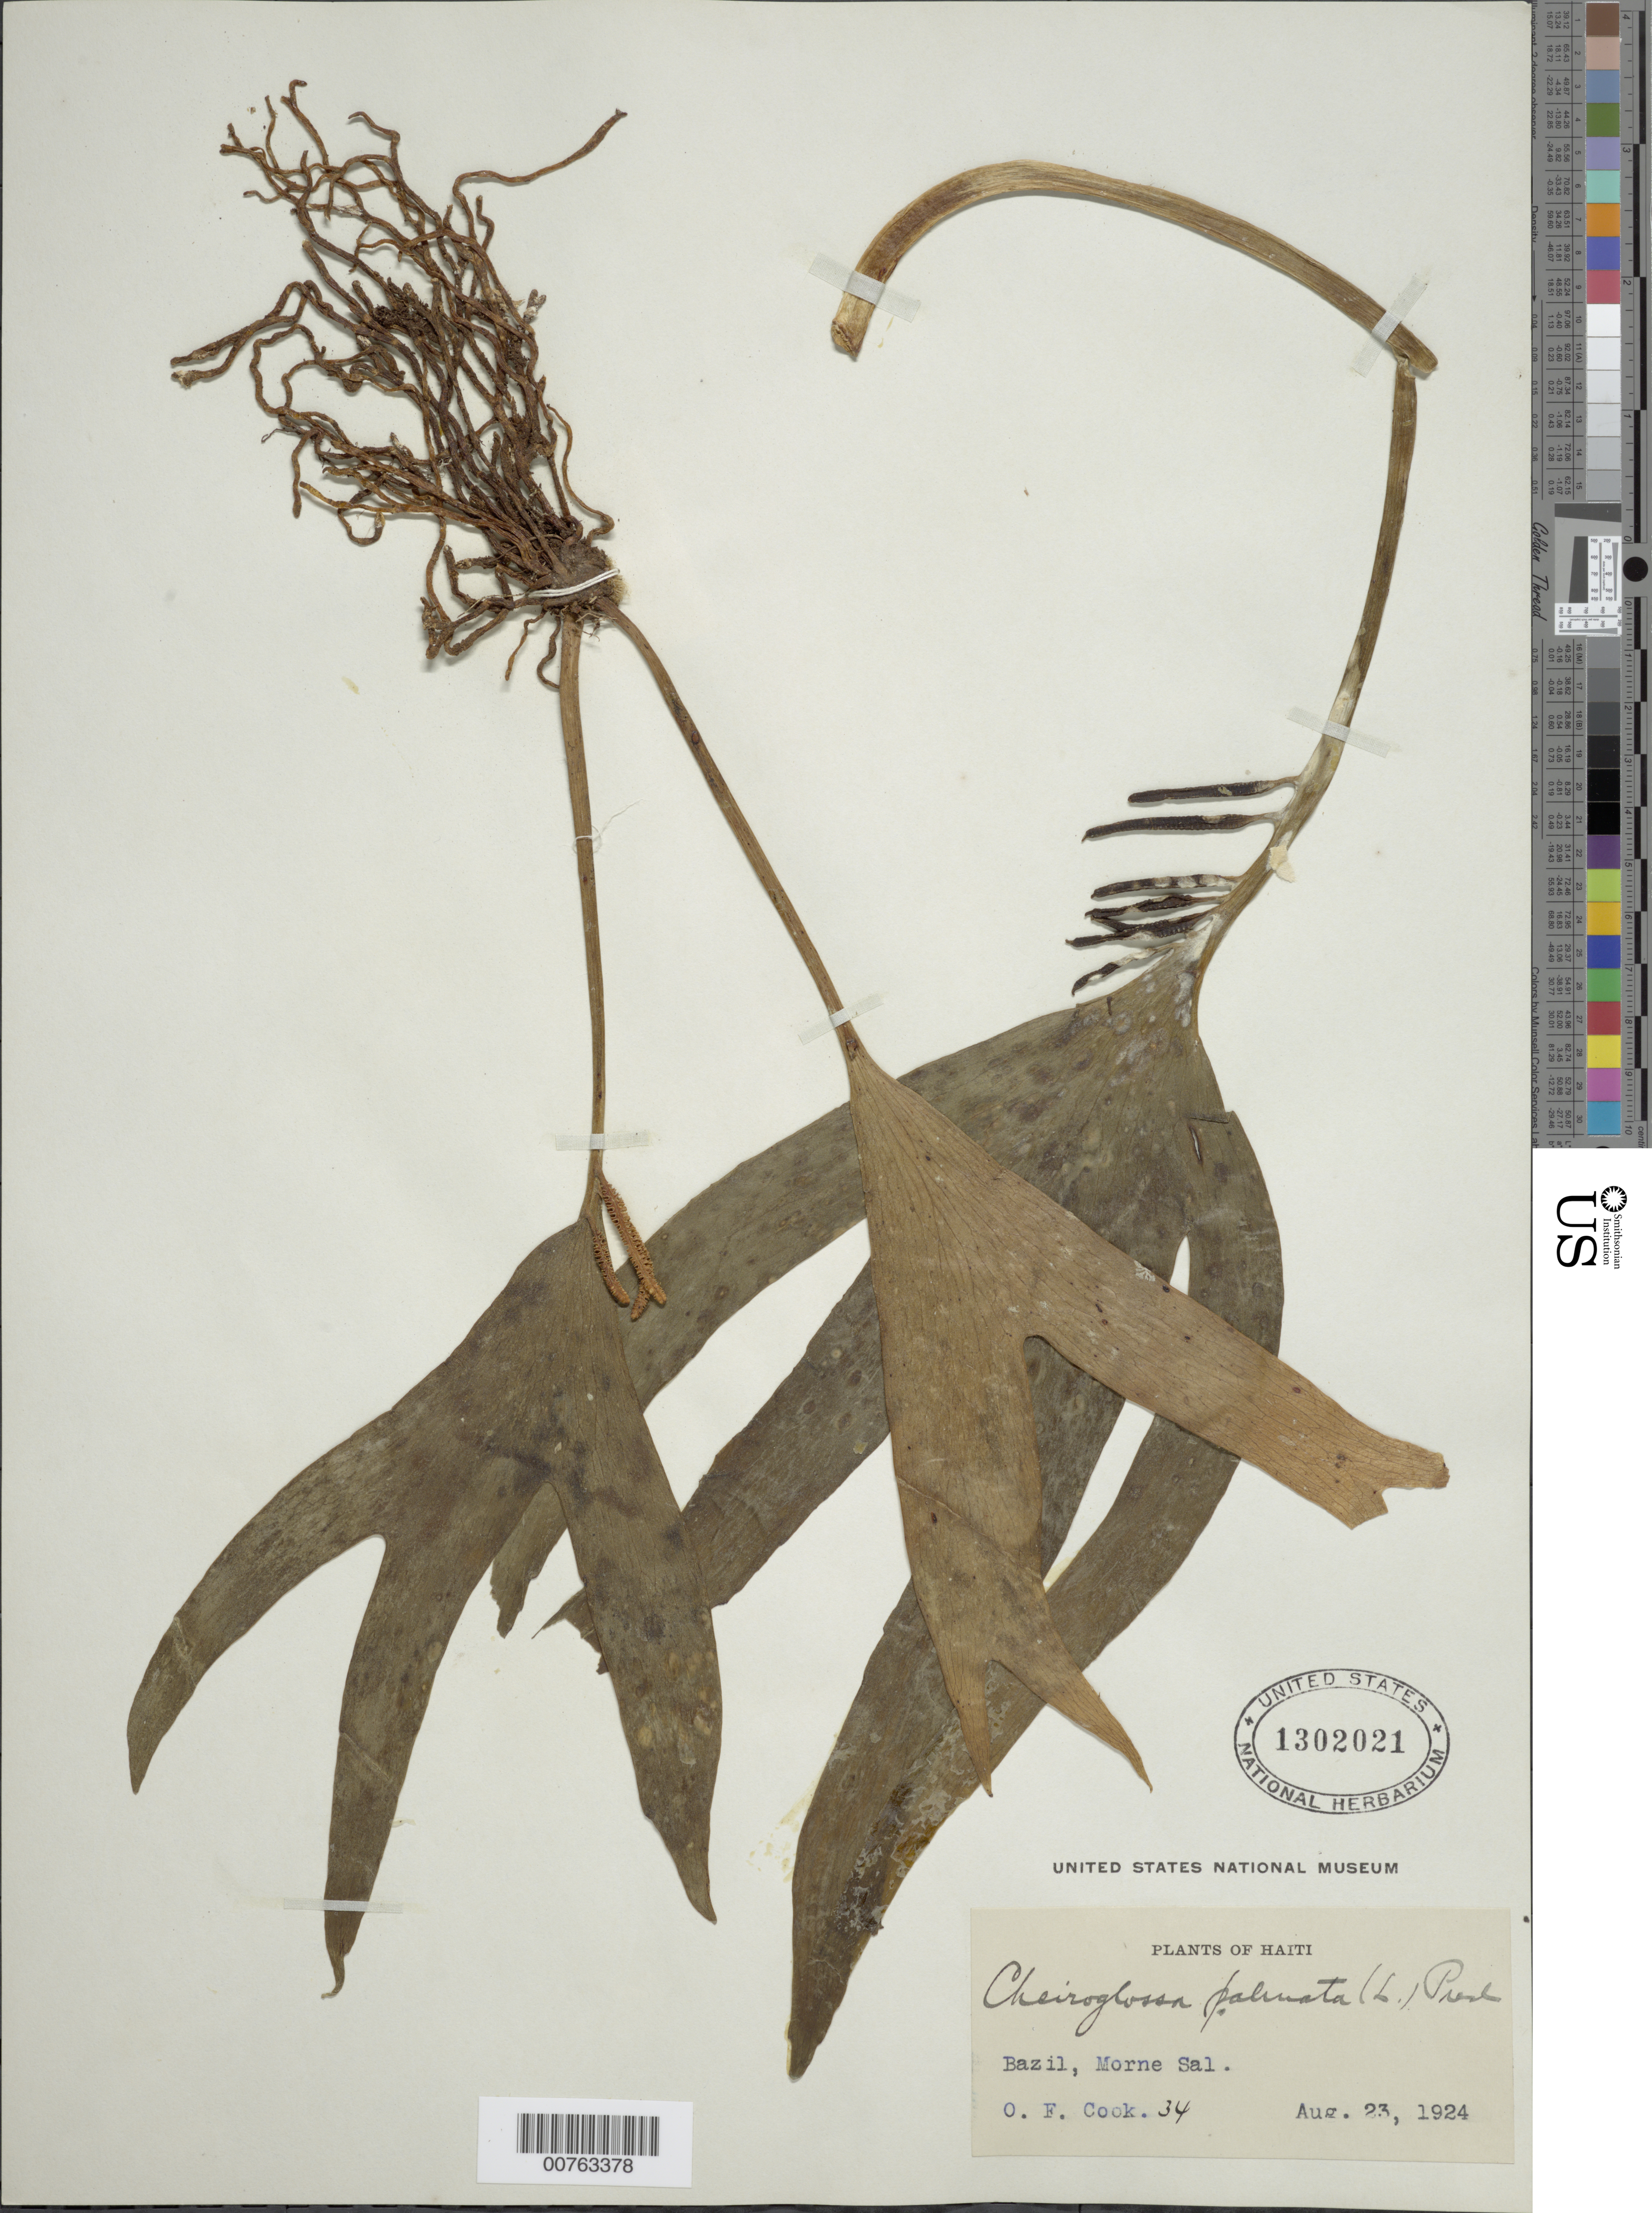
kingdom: Plantae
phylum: Tracheophyta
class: Polypodiopsida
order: Ophioglossales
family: Ophioglossaceae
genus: Cheiroglossa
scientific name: Cheiroglossa palmata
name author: (L.) C. Presl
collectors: O. F. Cook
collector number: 34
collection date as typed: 23 Aug 1924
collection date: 1924-08-23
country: Haiti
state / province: Artibonite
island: Hispaniola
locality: Bazil, Morne Sal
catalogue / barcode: US 1302021